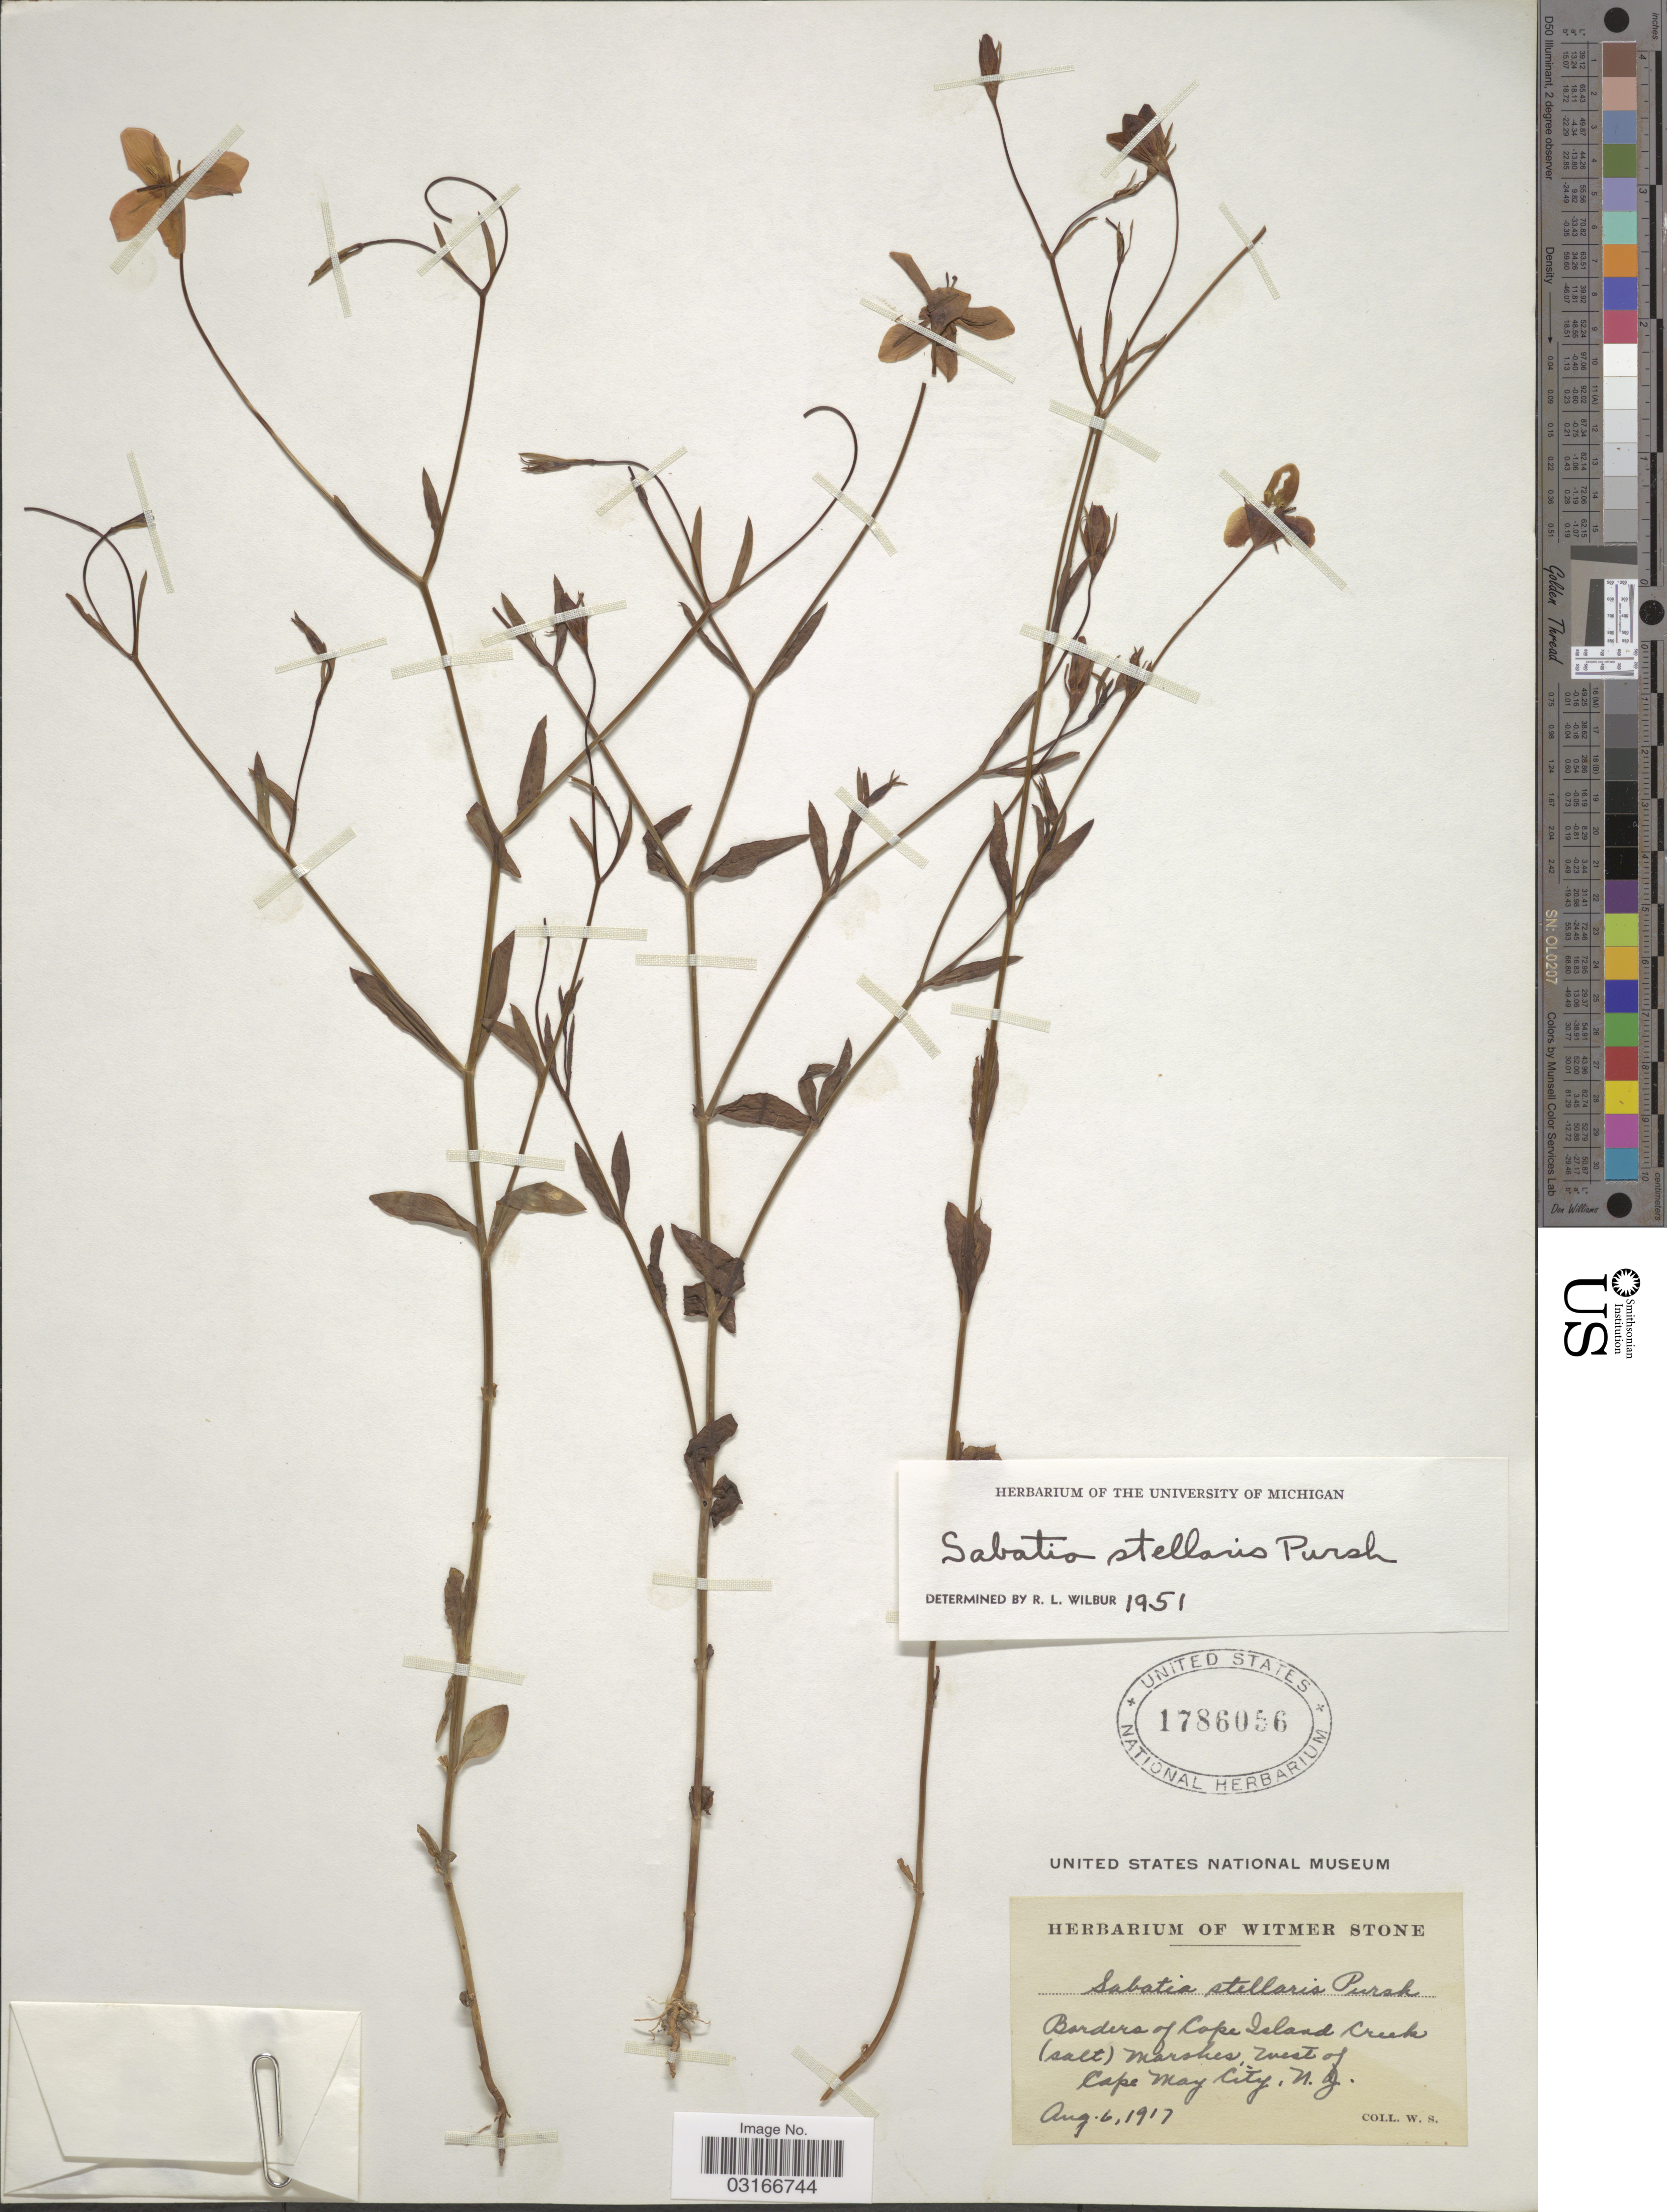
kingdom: Plantae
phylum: Tracheophyta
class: Magnoliopsida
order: Gentianales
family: Gentianaceae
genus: Sabatia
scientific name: Sabatia stellaris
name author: Pursh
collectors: W. Stone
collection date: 1917-08-06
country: United States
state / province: New Jersey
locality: Borders of Cape Island Creek (salt) marshes, west of Cape May City, N. J.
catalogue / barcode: US 1786056